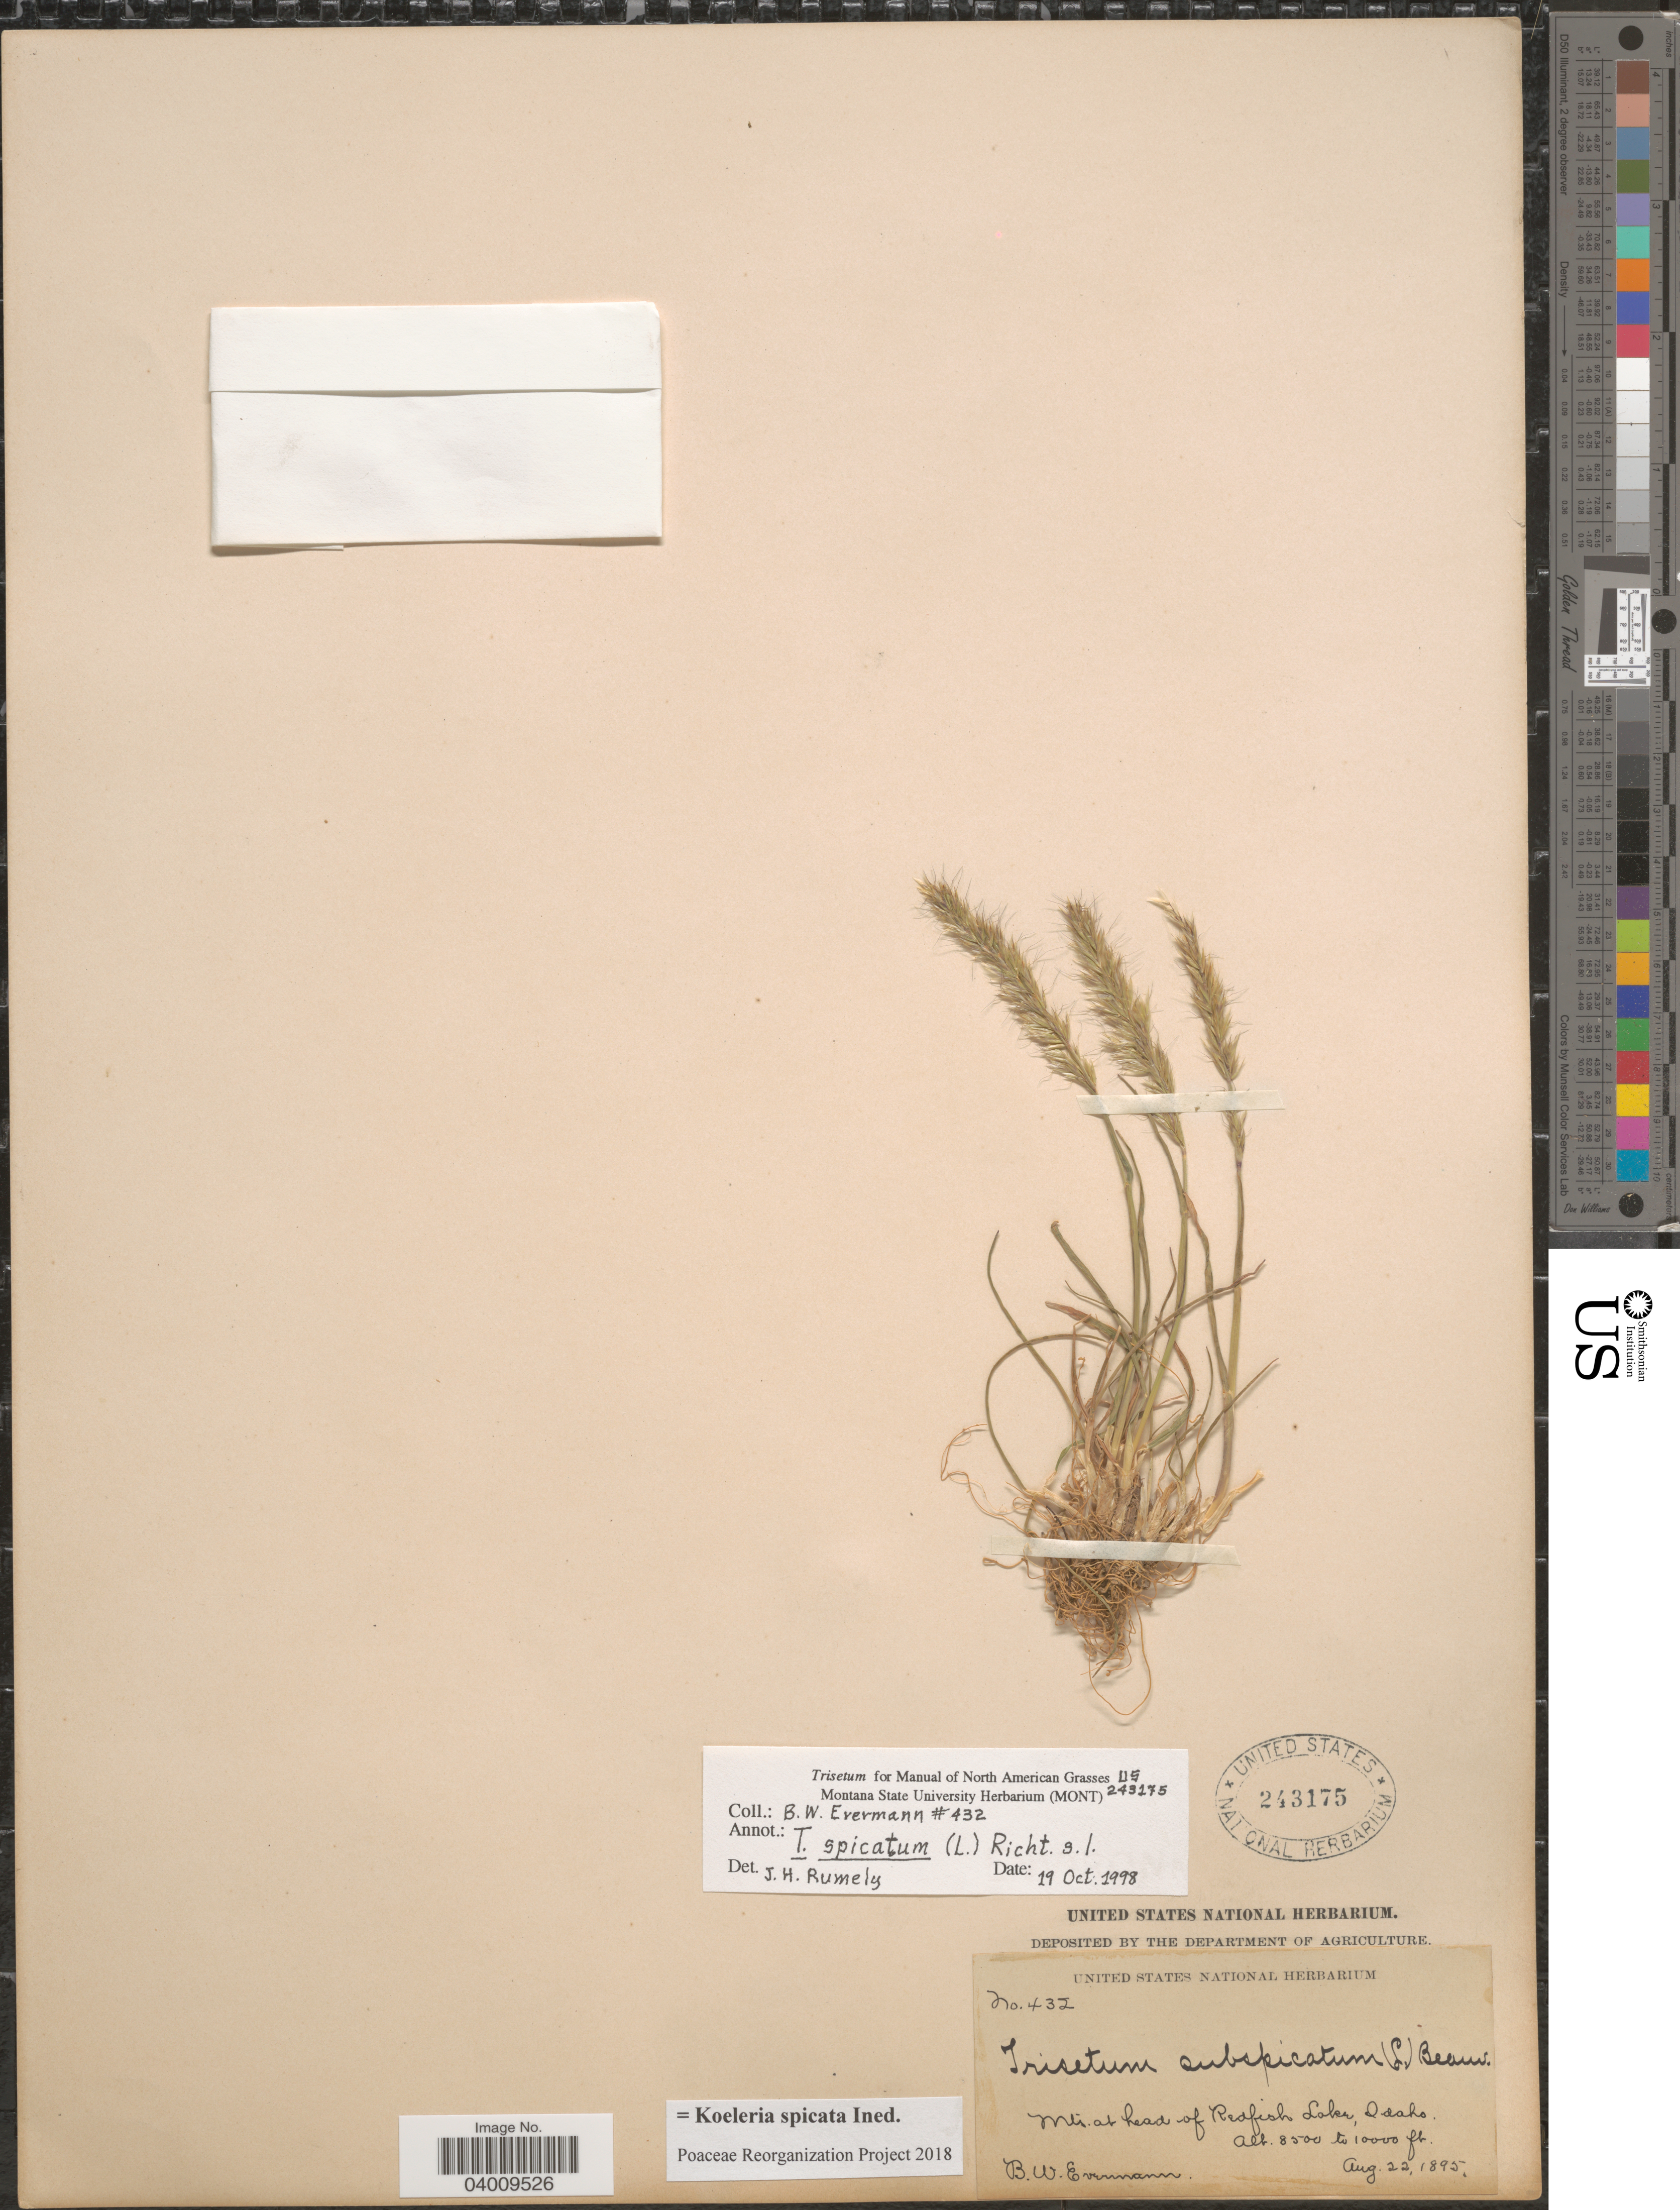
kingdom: Plantae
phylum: Tracheophyta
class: Liliopsida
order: Poales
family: Poaceae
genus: Koeleria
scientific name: Koeleria spicata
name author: (L.) Barberá et al.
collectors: B. W. Evermann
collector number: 432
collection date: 1895-08-22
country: United States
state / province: Idaho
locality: Mts. at head of Redfish Lake.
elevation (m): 2591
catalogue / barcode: US 243175